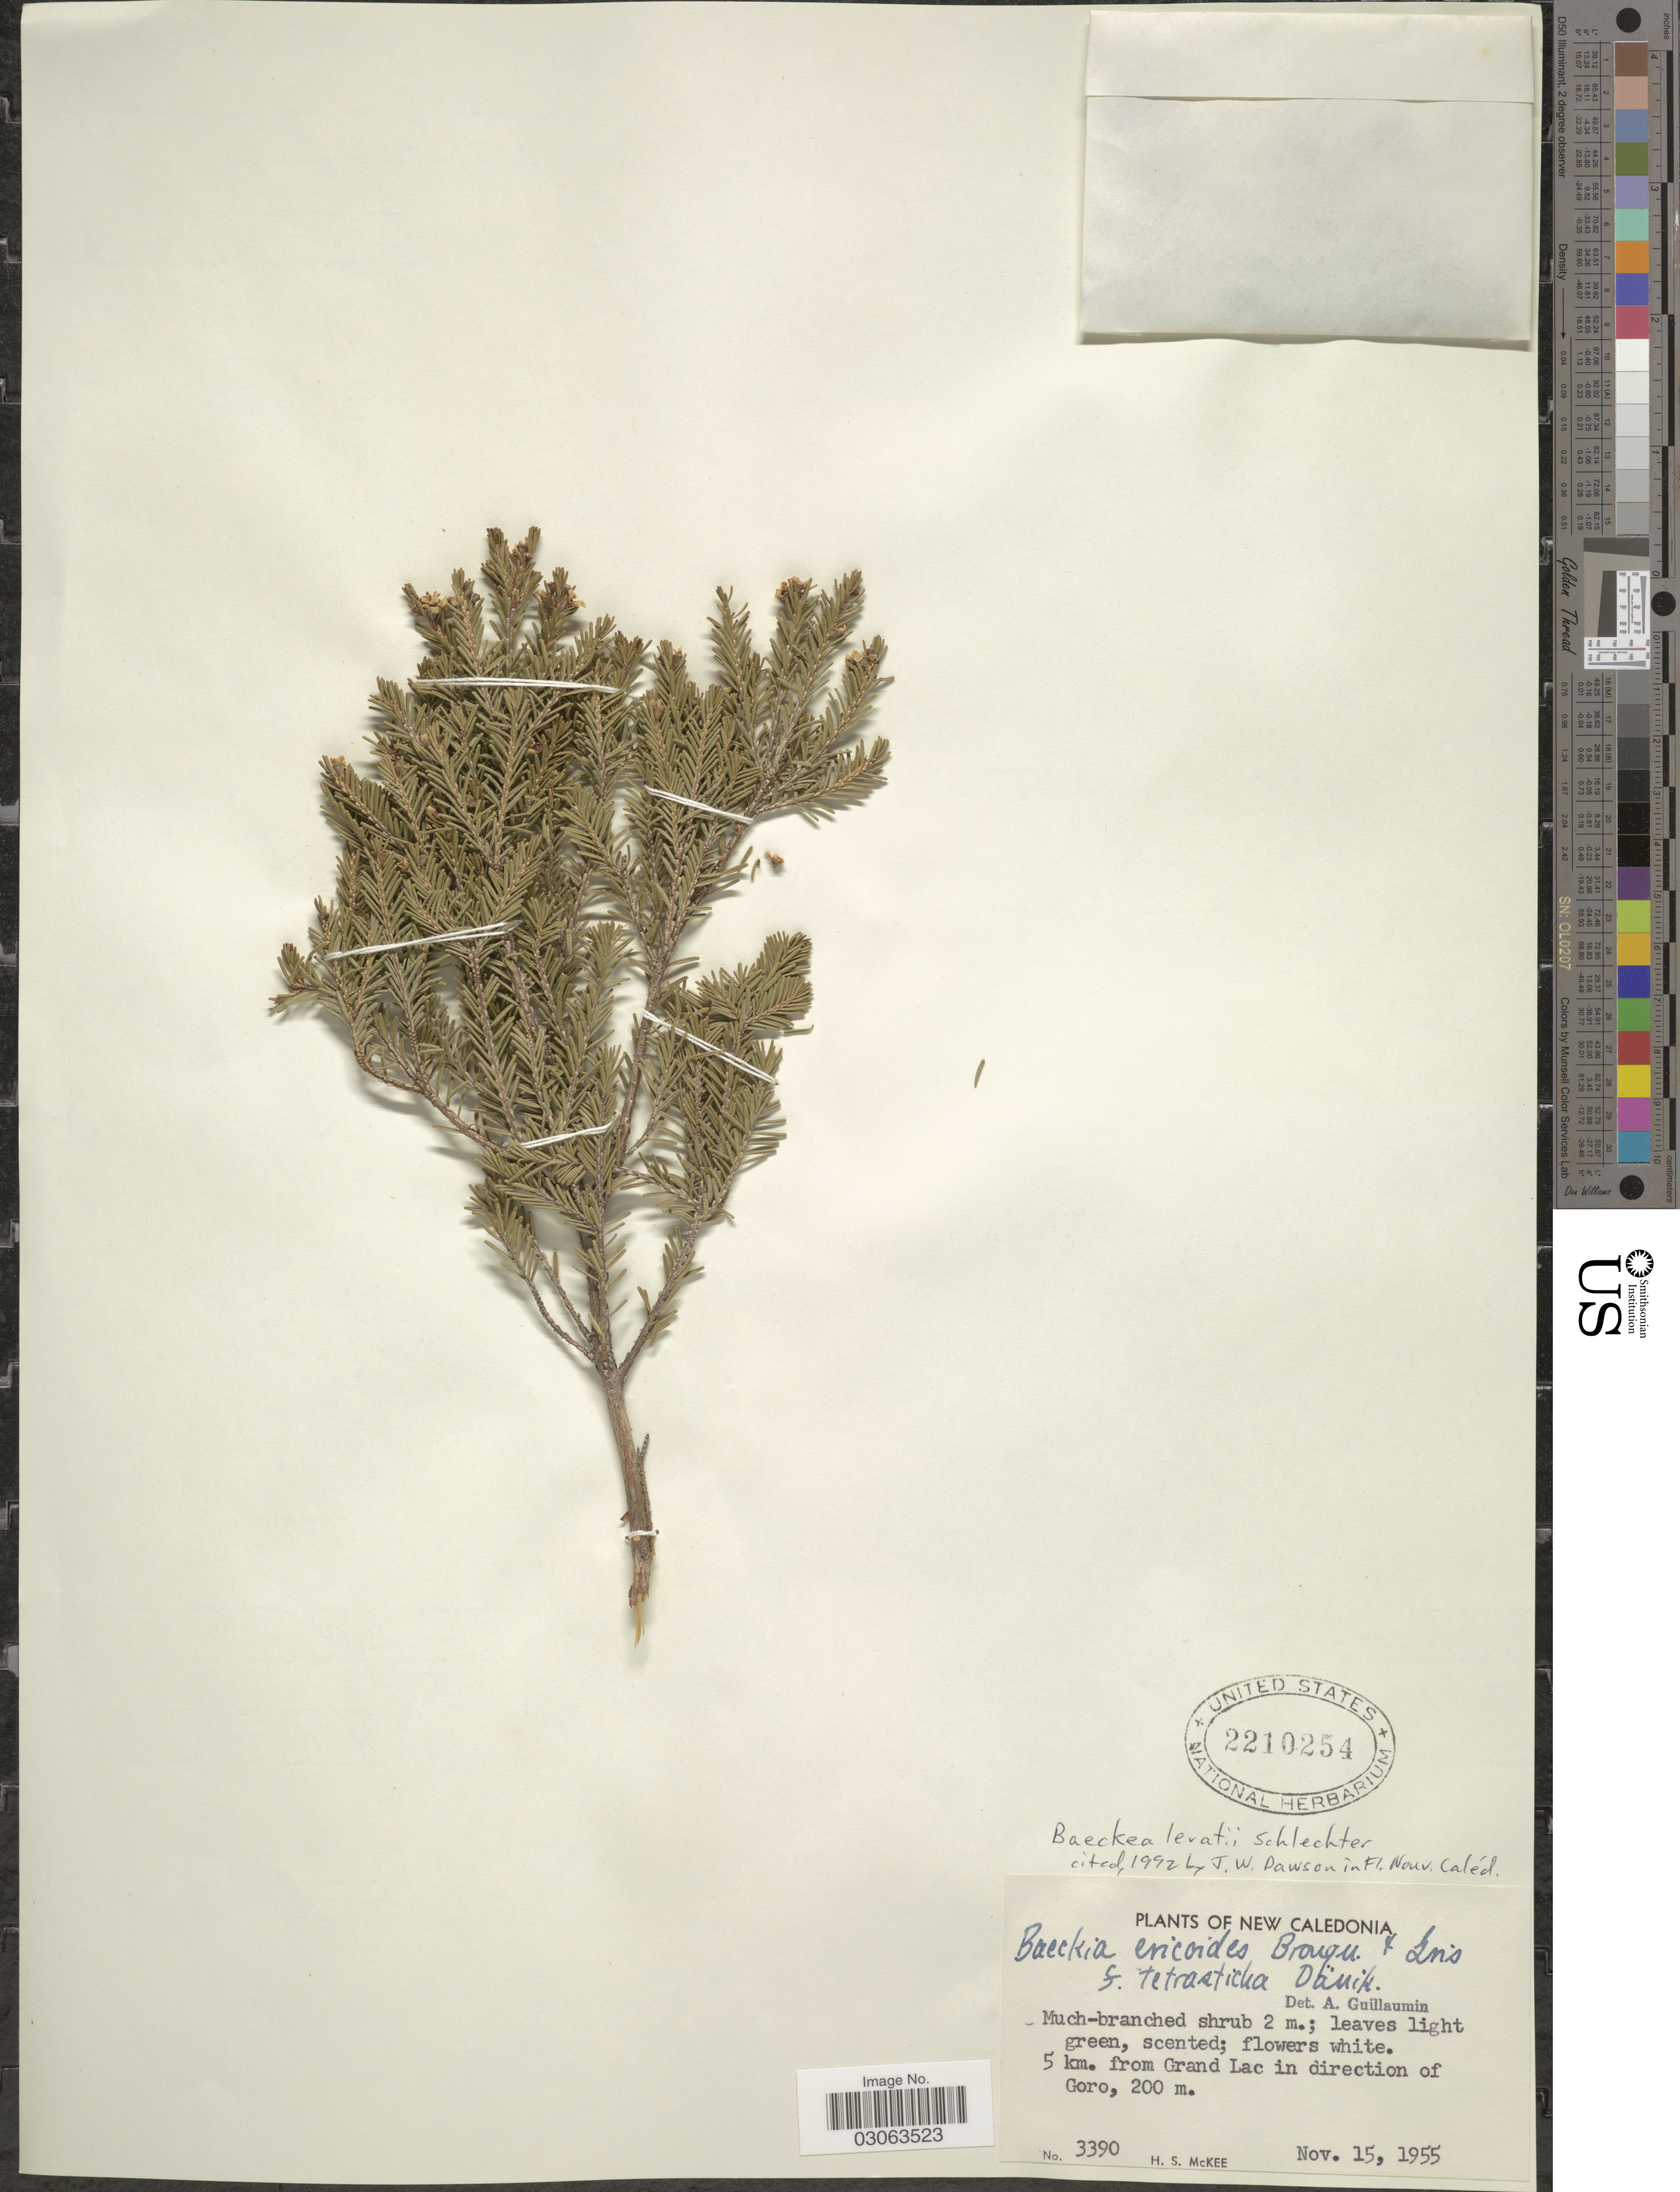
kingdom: Plantae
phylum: Tracheophyta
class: Magnoliopsida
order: Myrtales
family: Myrtaceae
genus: Sannantha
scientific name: Sannantha leratii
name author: (Schltr.) P.G. Wilson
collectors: H. S. McKee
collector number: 3390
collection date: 1955-11-15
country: New Caledonia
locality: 5 km. from Grand Lac in direction of Goro.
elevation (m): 200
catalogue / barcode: US 2210254